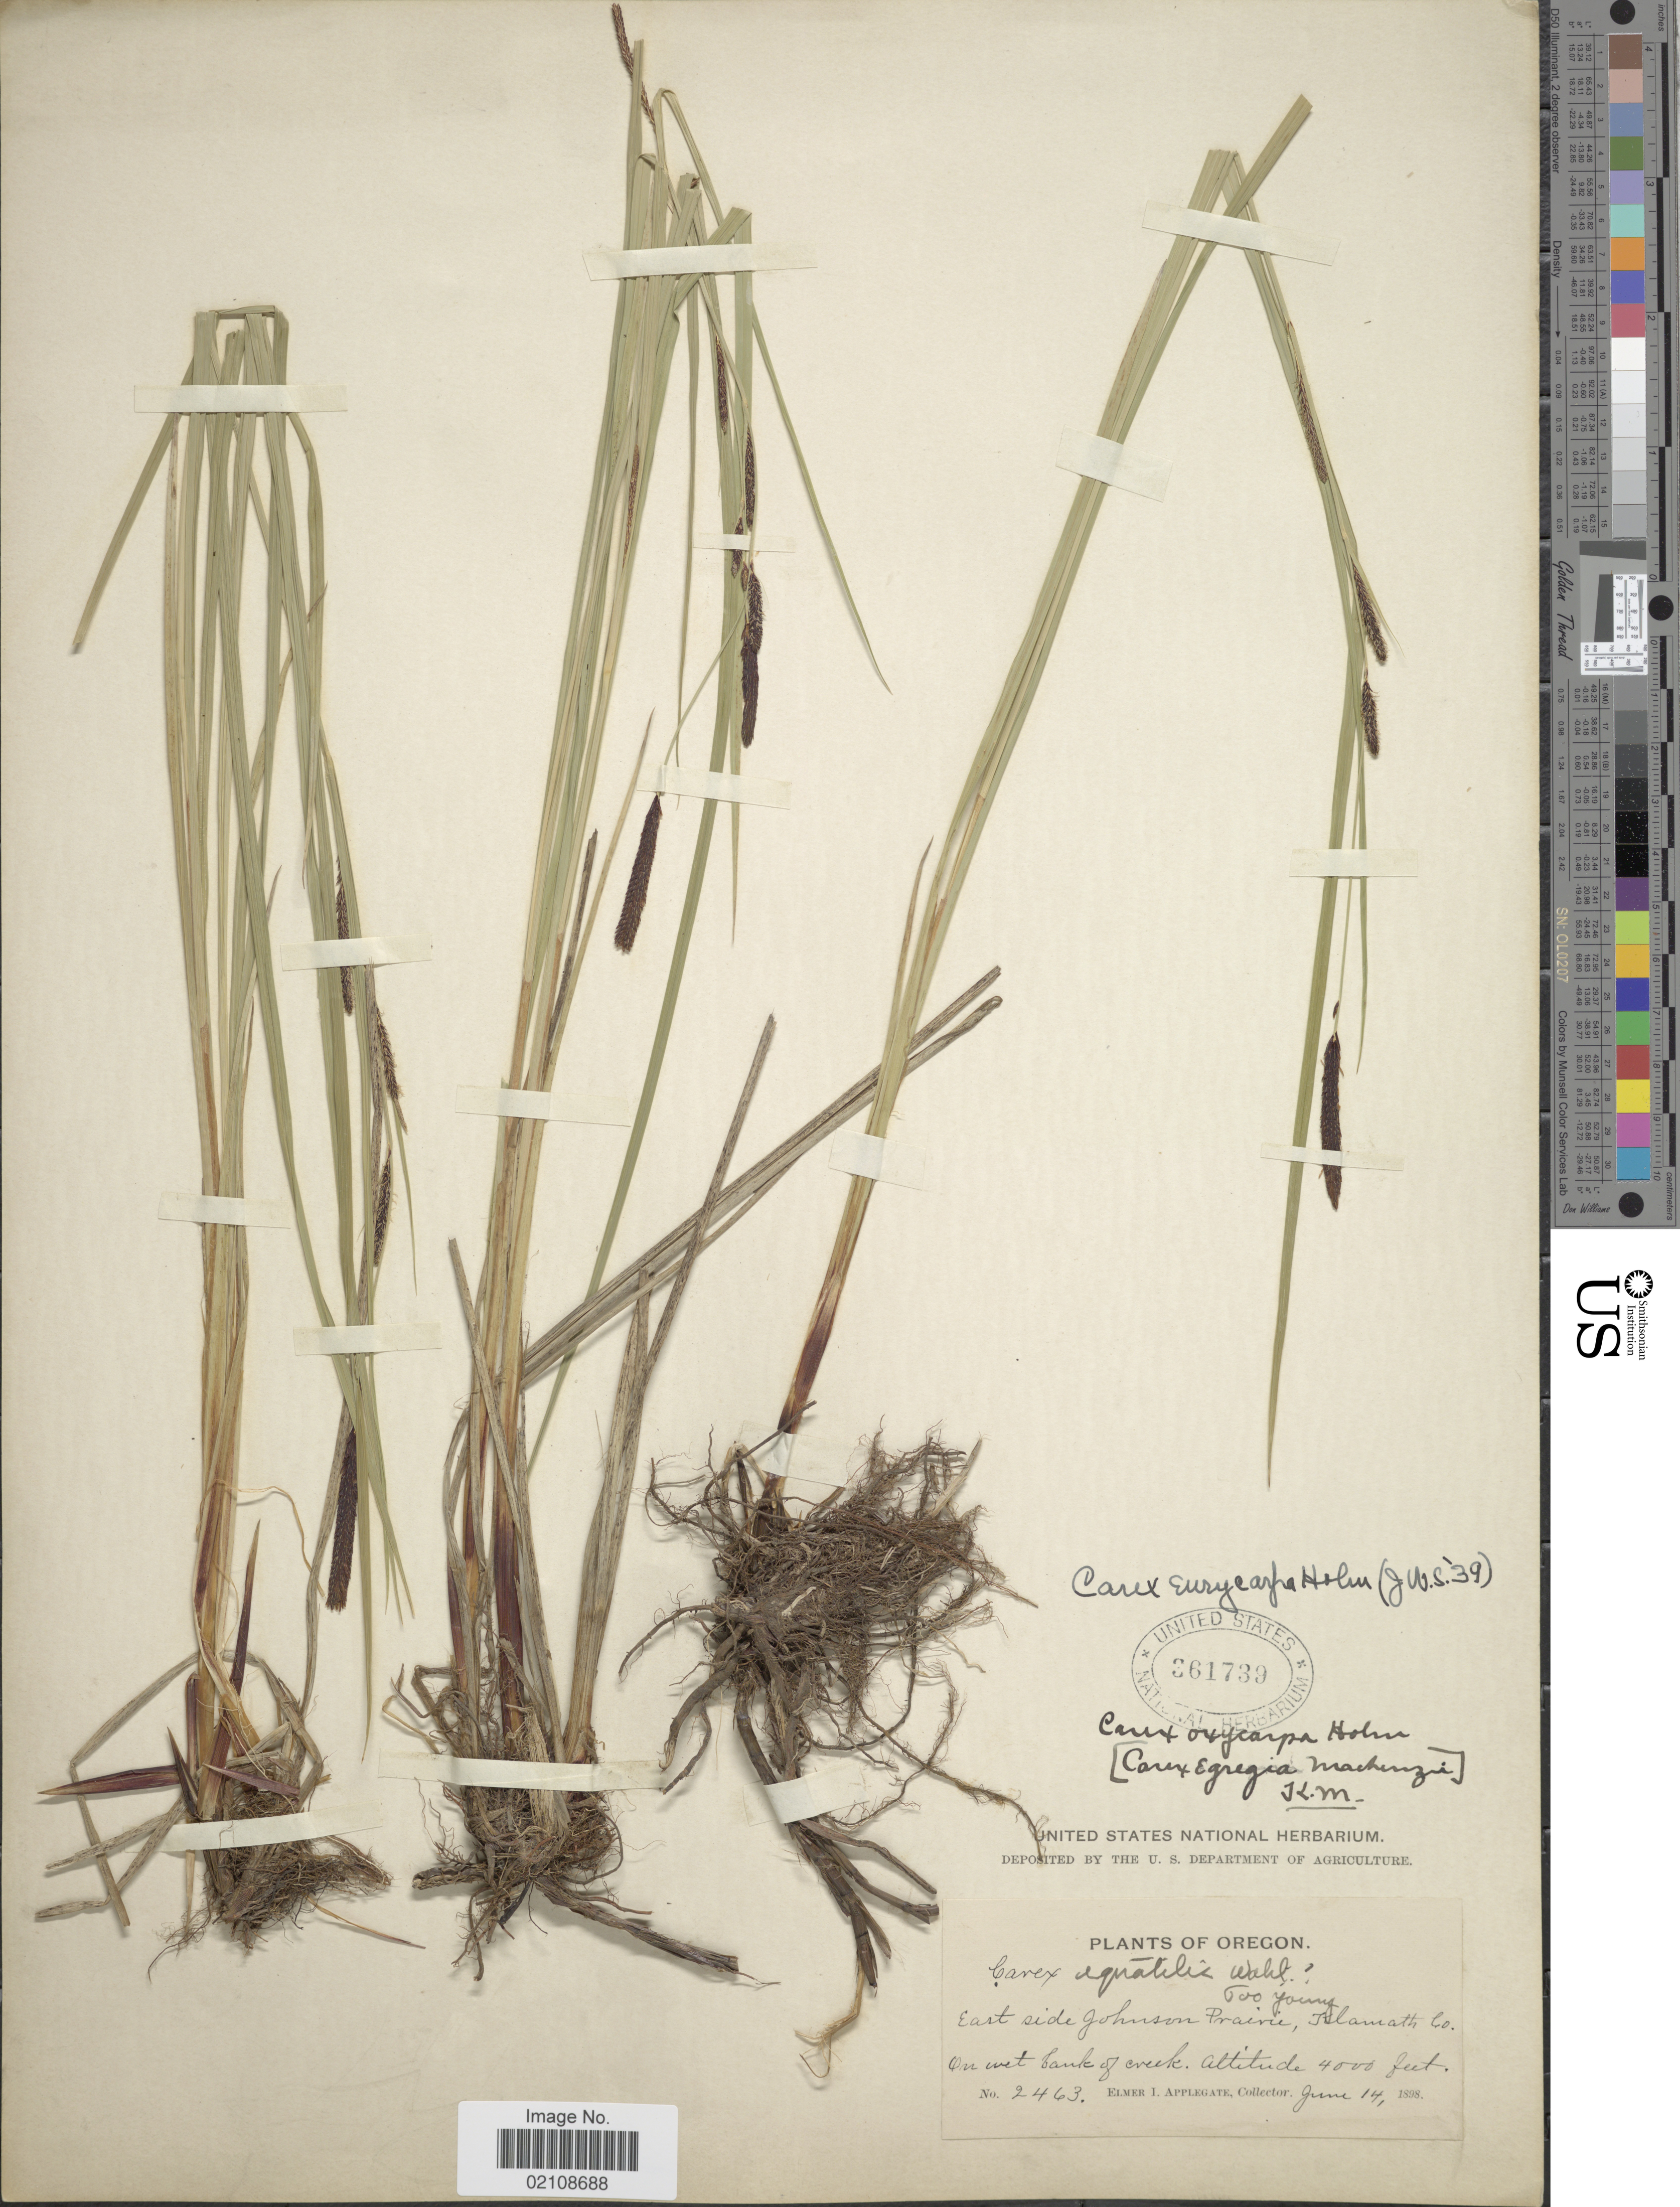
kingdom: Plantae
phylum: Tracheophyta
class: Liliopsida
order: Poales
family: Cyperaceae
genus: Carex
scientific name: Carex angustata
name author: Boott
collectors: E. I. Applegate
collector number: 2463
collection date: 1898-06-14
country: United States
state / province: Oregon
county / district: Klamath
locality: East side Johnson Prairie, Klamath Co., on wet bank of creek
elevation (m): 1219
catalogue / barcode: US 361739